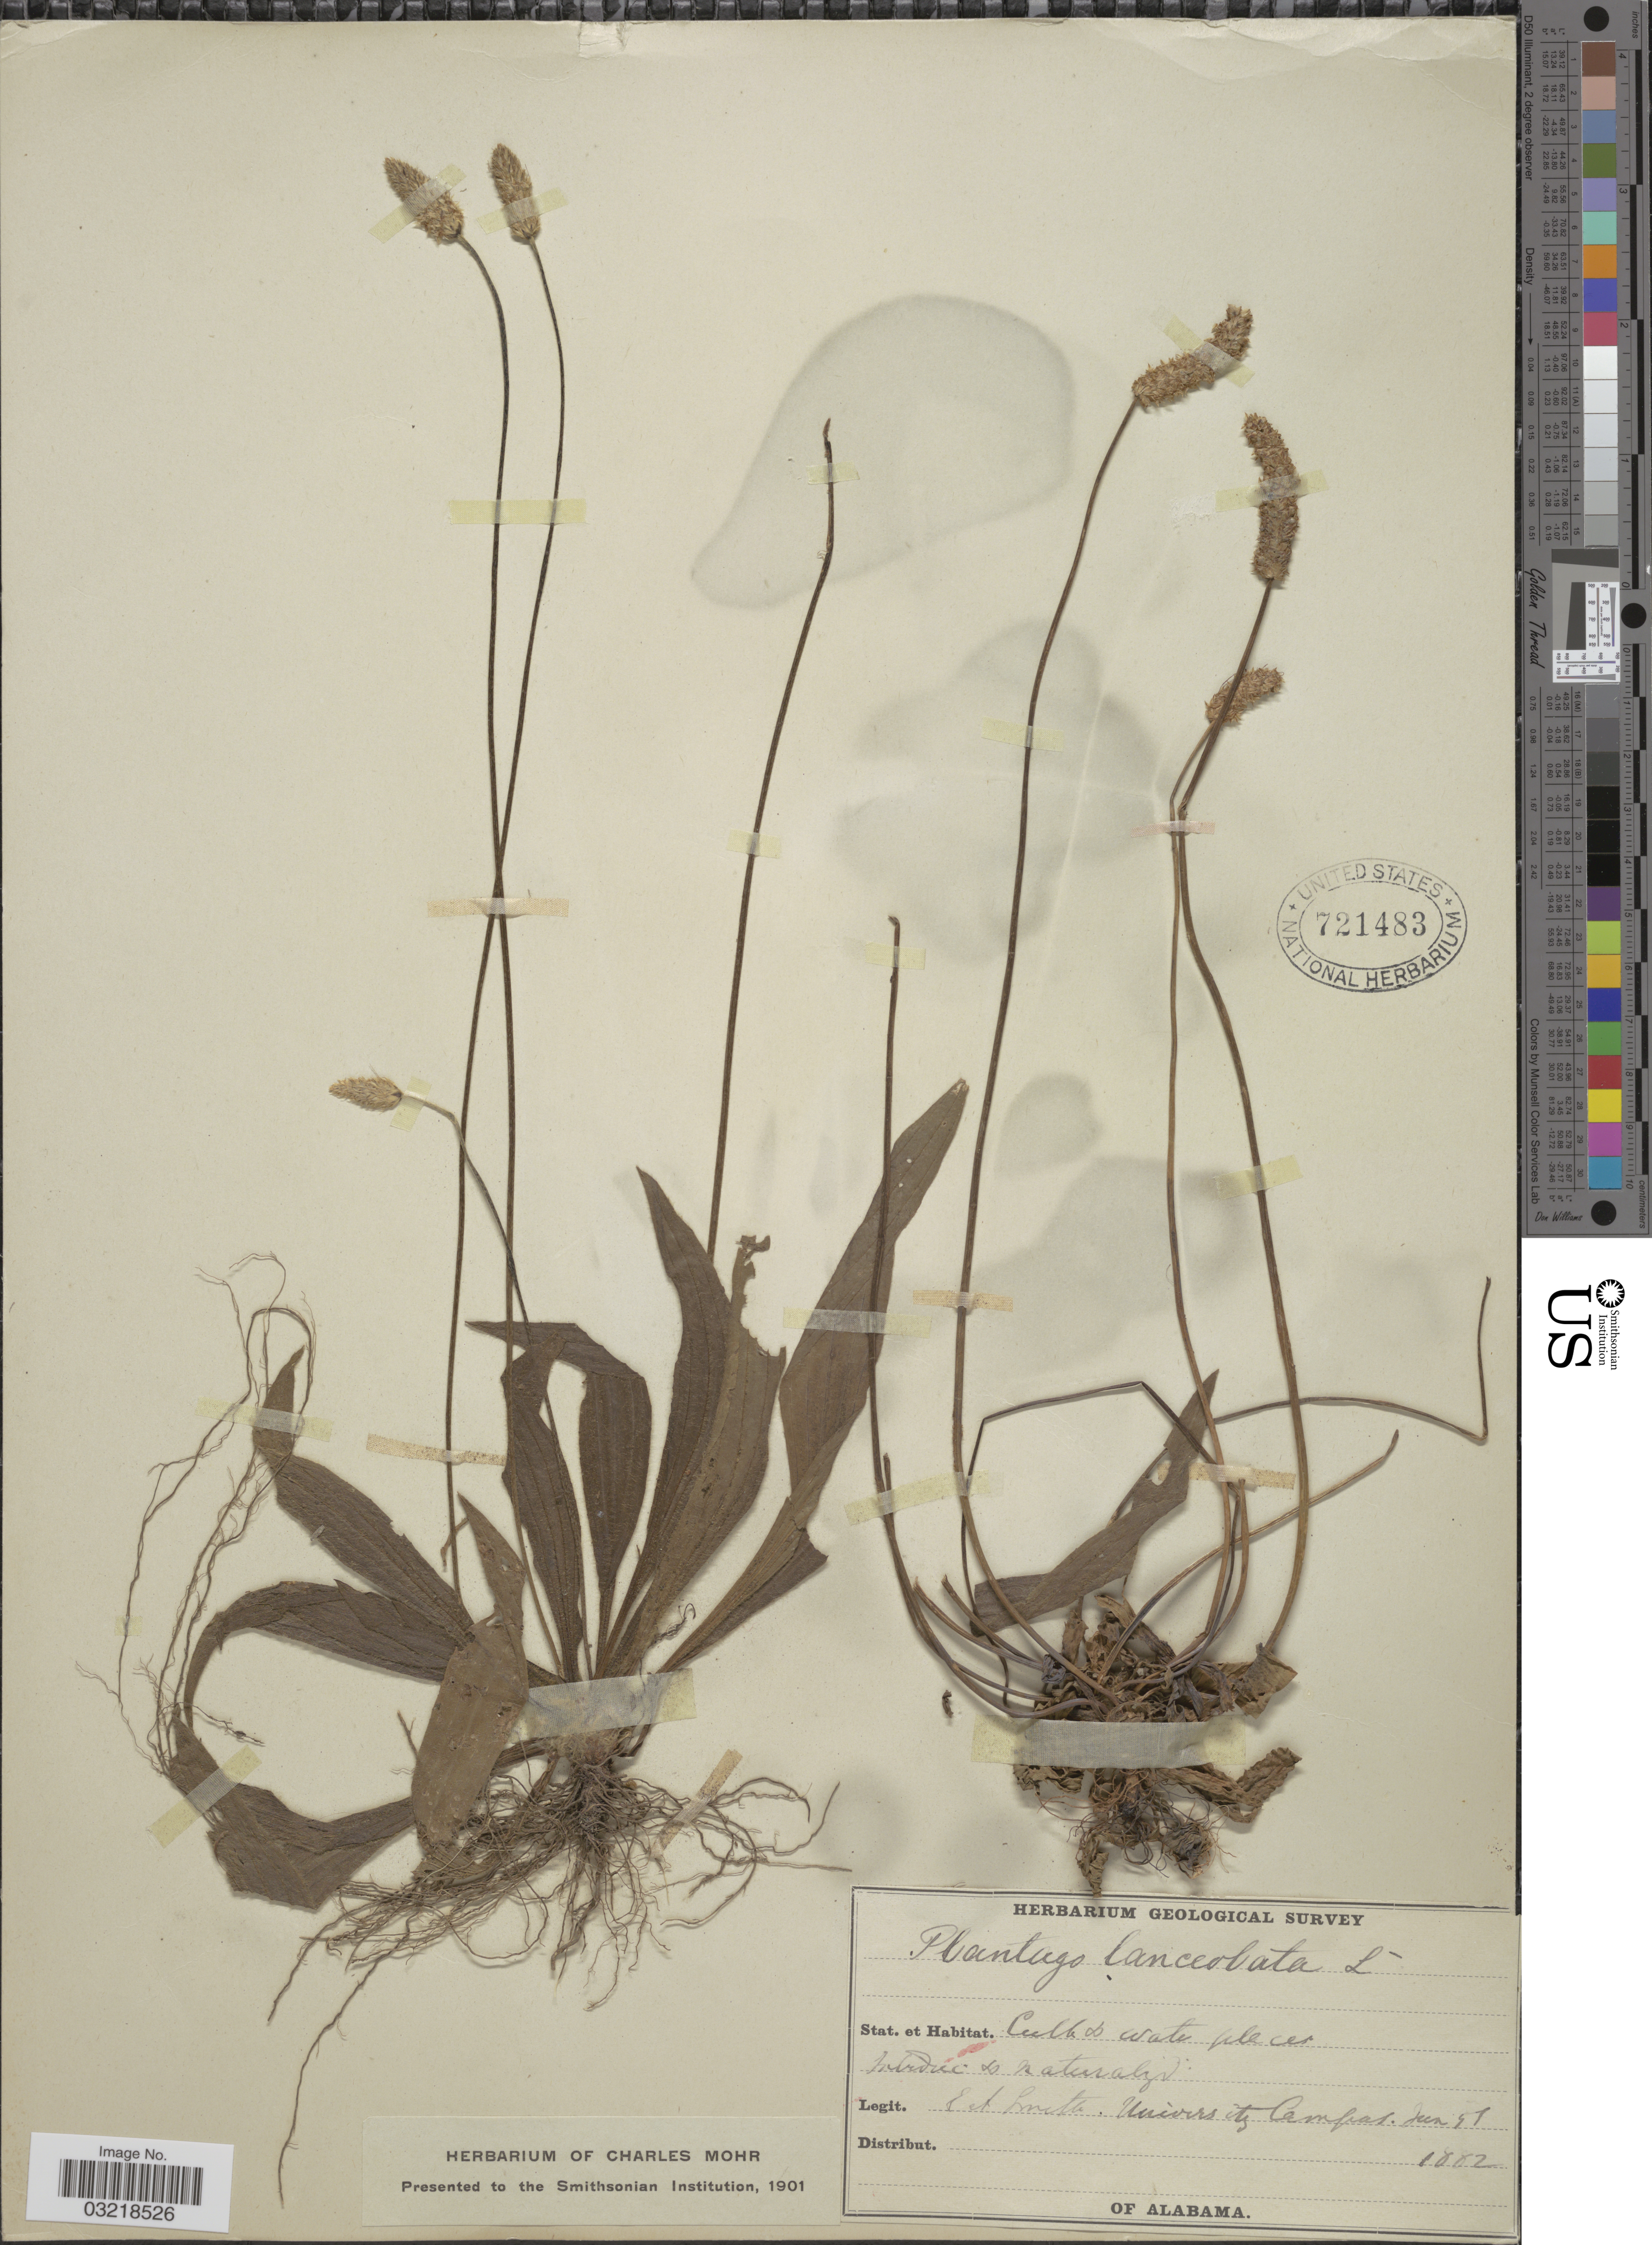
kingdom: Plantae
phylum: Tracheophyta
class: Magnoliopsida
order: Lamiales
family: Plantaginaceae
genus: Plantago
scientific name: Plantago lanceolata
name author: L.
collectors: ex herb. Geological Survey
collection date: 1882-06-09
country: United States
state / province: Alabama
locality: Culb & waste places.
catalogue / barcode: US 721483